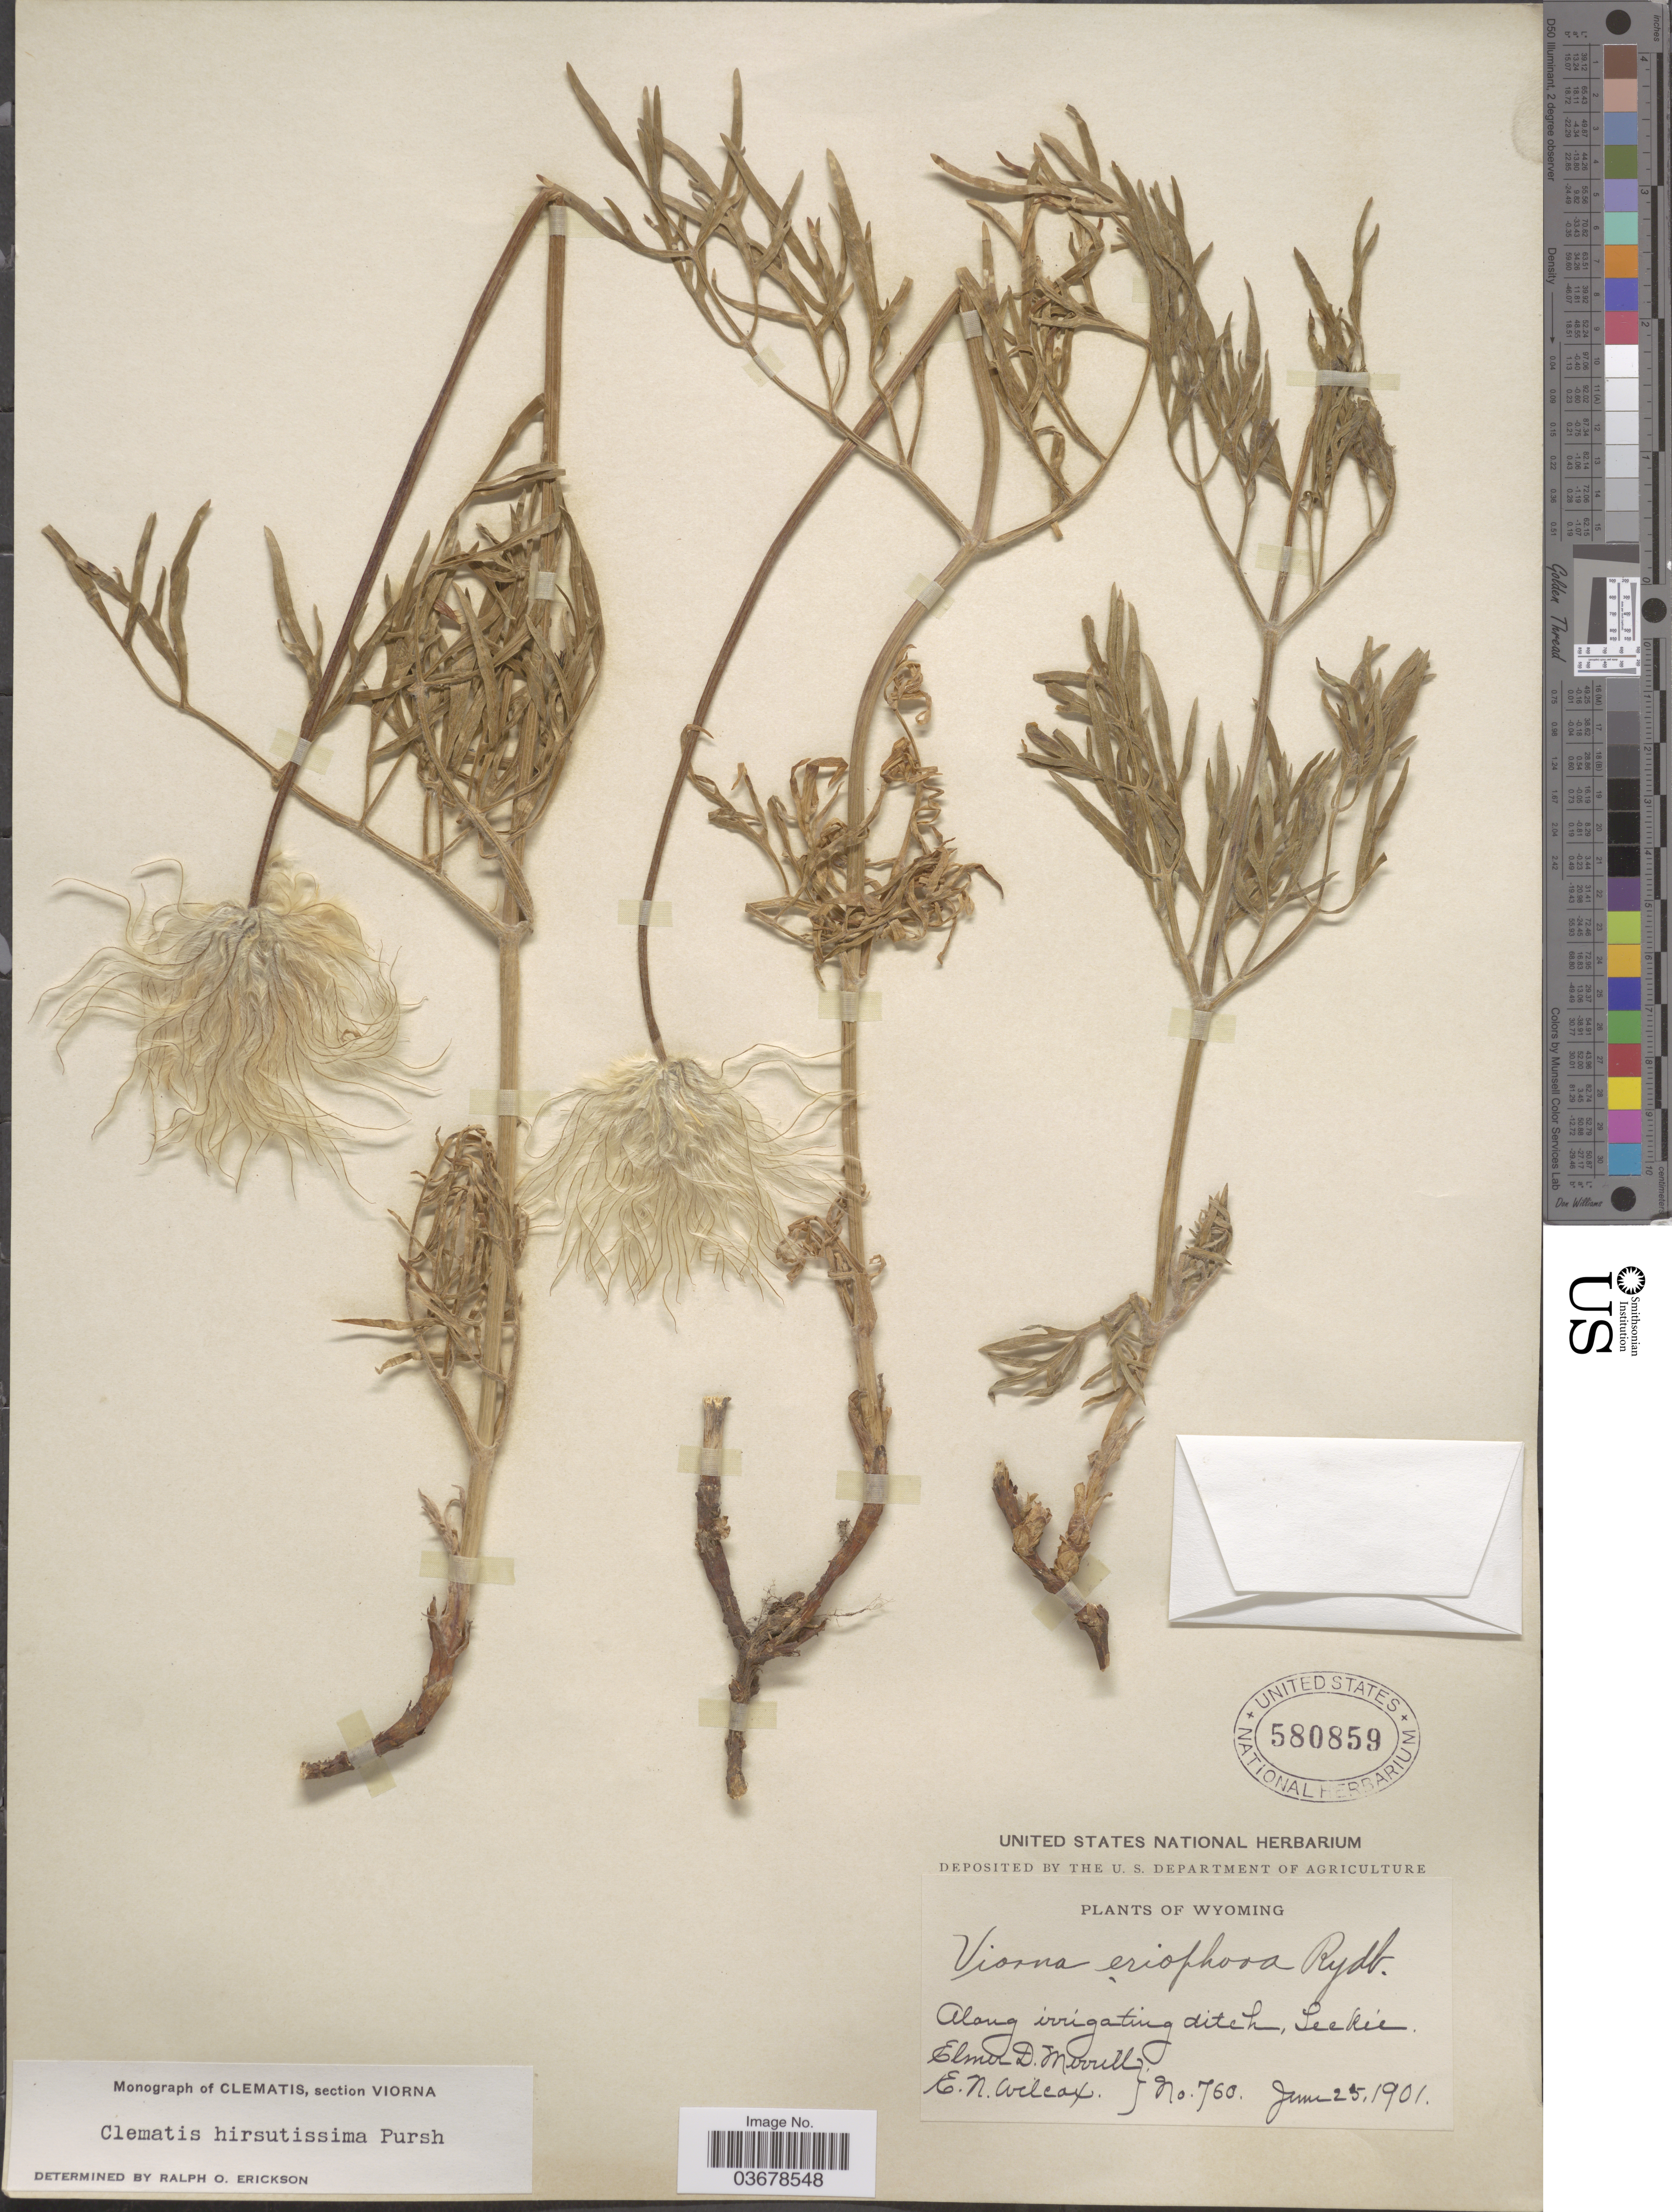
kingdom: Plantae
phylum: Tracheophyta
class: Magnoliopsida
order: Ranunculales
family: Ranunculaceae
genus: Clematis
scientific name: Clematis viorna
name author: L.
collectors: E. D. Merrill & E. Wilcox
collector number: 760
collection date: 1901-06-25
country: United States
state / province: Wyoming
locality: Along irrigating ditch, Leckie.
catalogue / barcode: US 580859